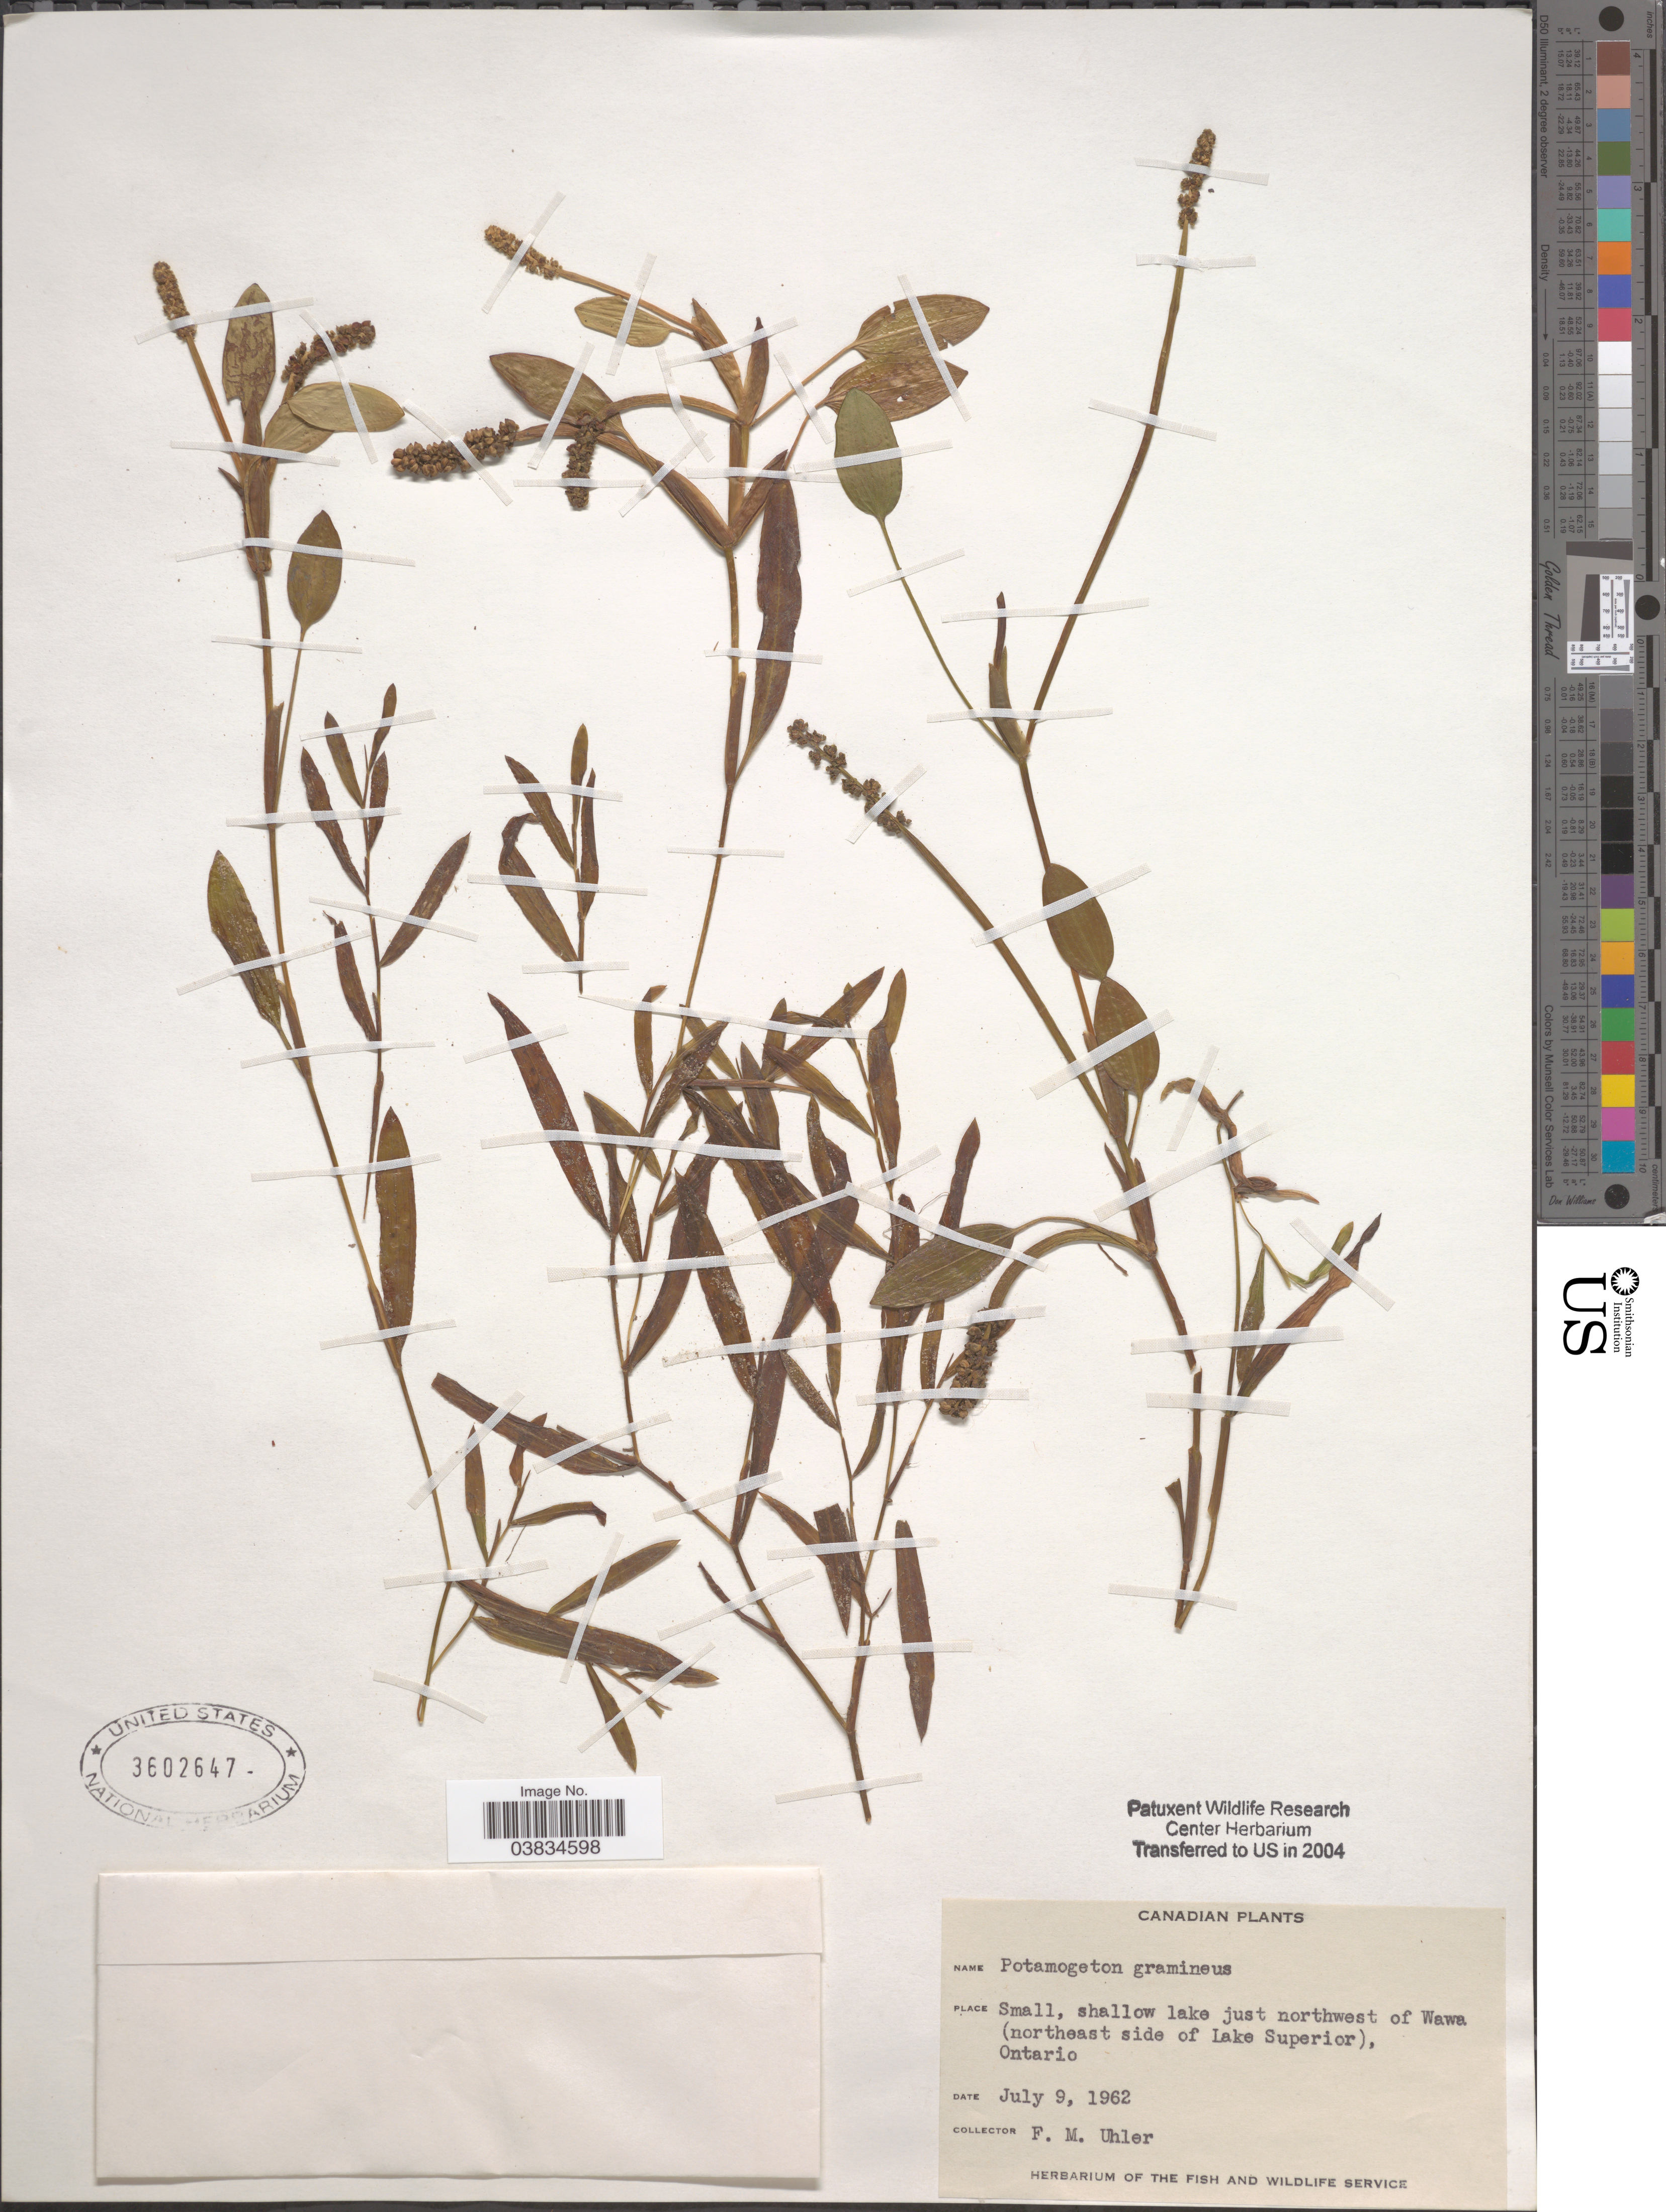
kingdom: Plantae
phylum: Tracheophyta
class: Liliopsida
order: Alismatales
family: Potamogetonaceae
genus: Potamogeton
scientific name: Potamogeton gramineus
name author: L.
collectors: F. M. Uhler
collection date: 1962-07-09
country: Canada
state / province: Ontario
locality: Shallow lake just northwest of Wawa (northeast side of Lake Superior).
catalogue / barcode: US 3602647